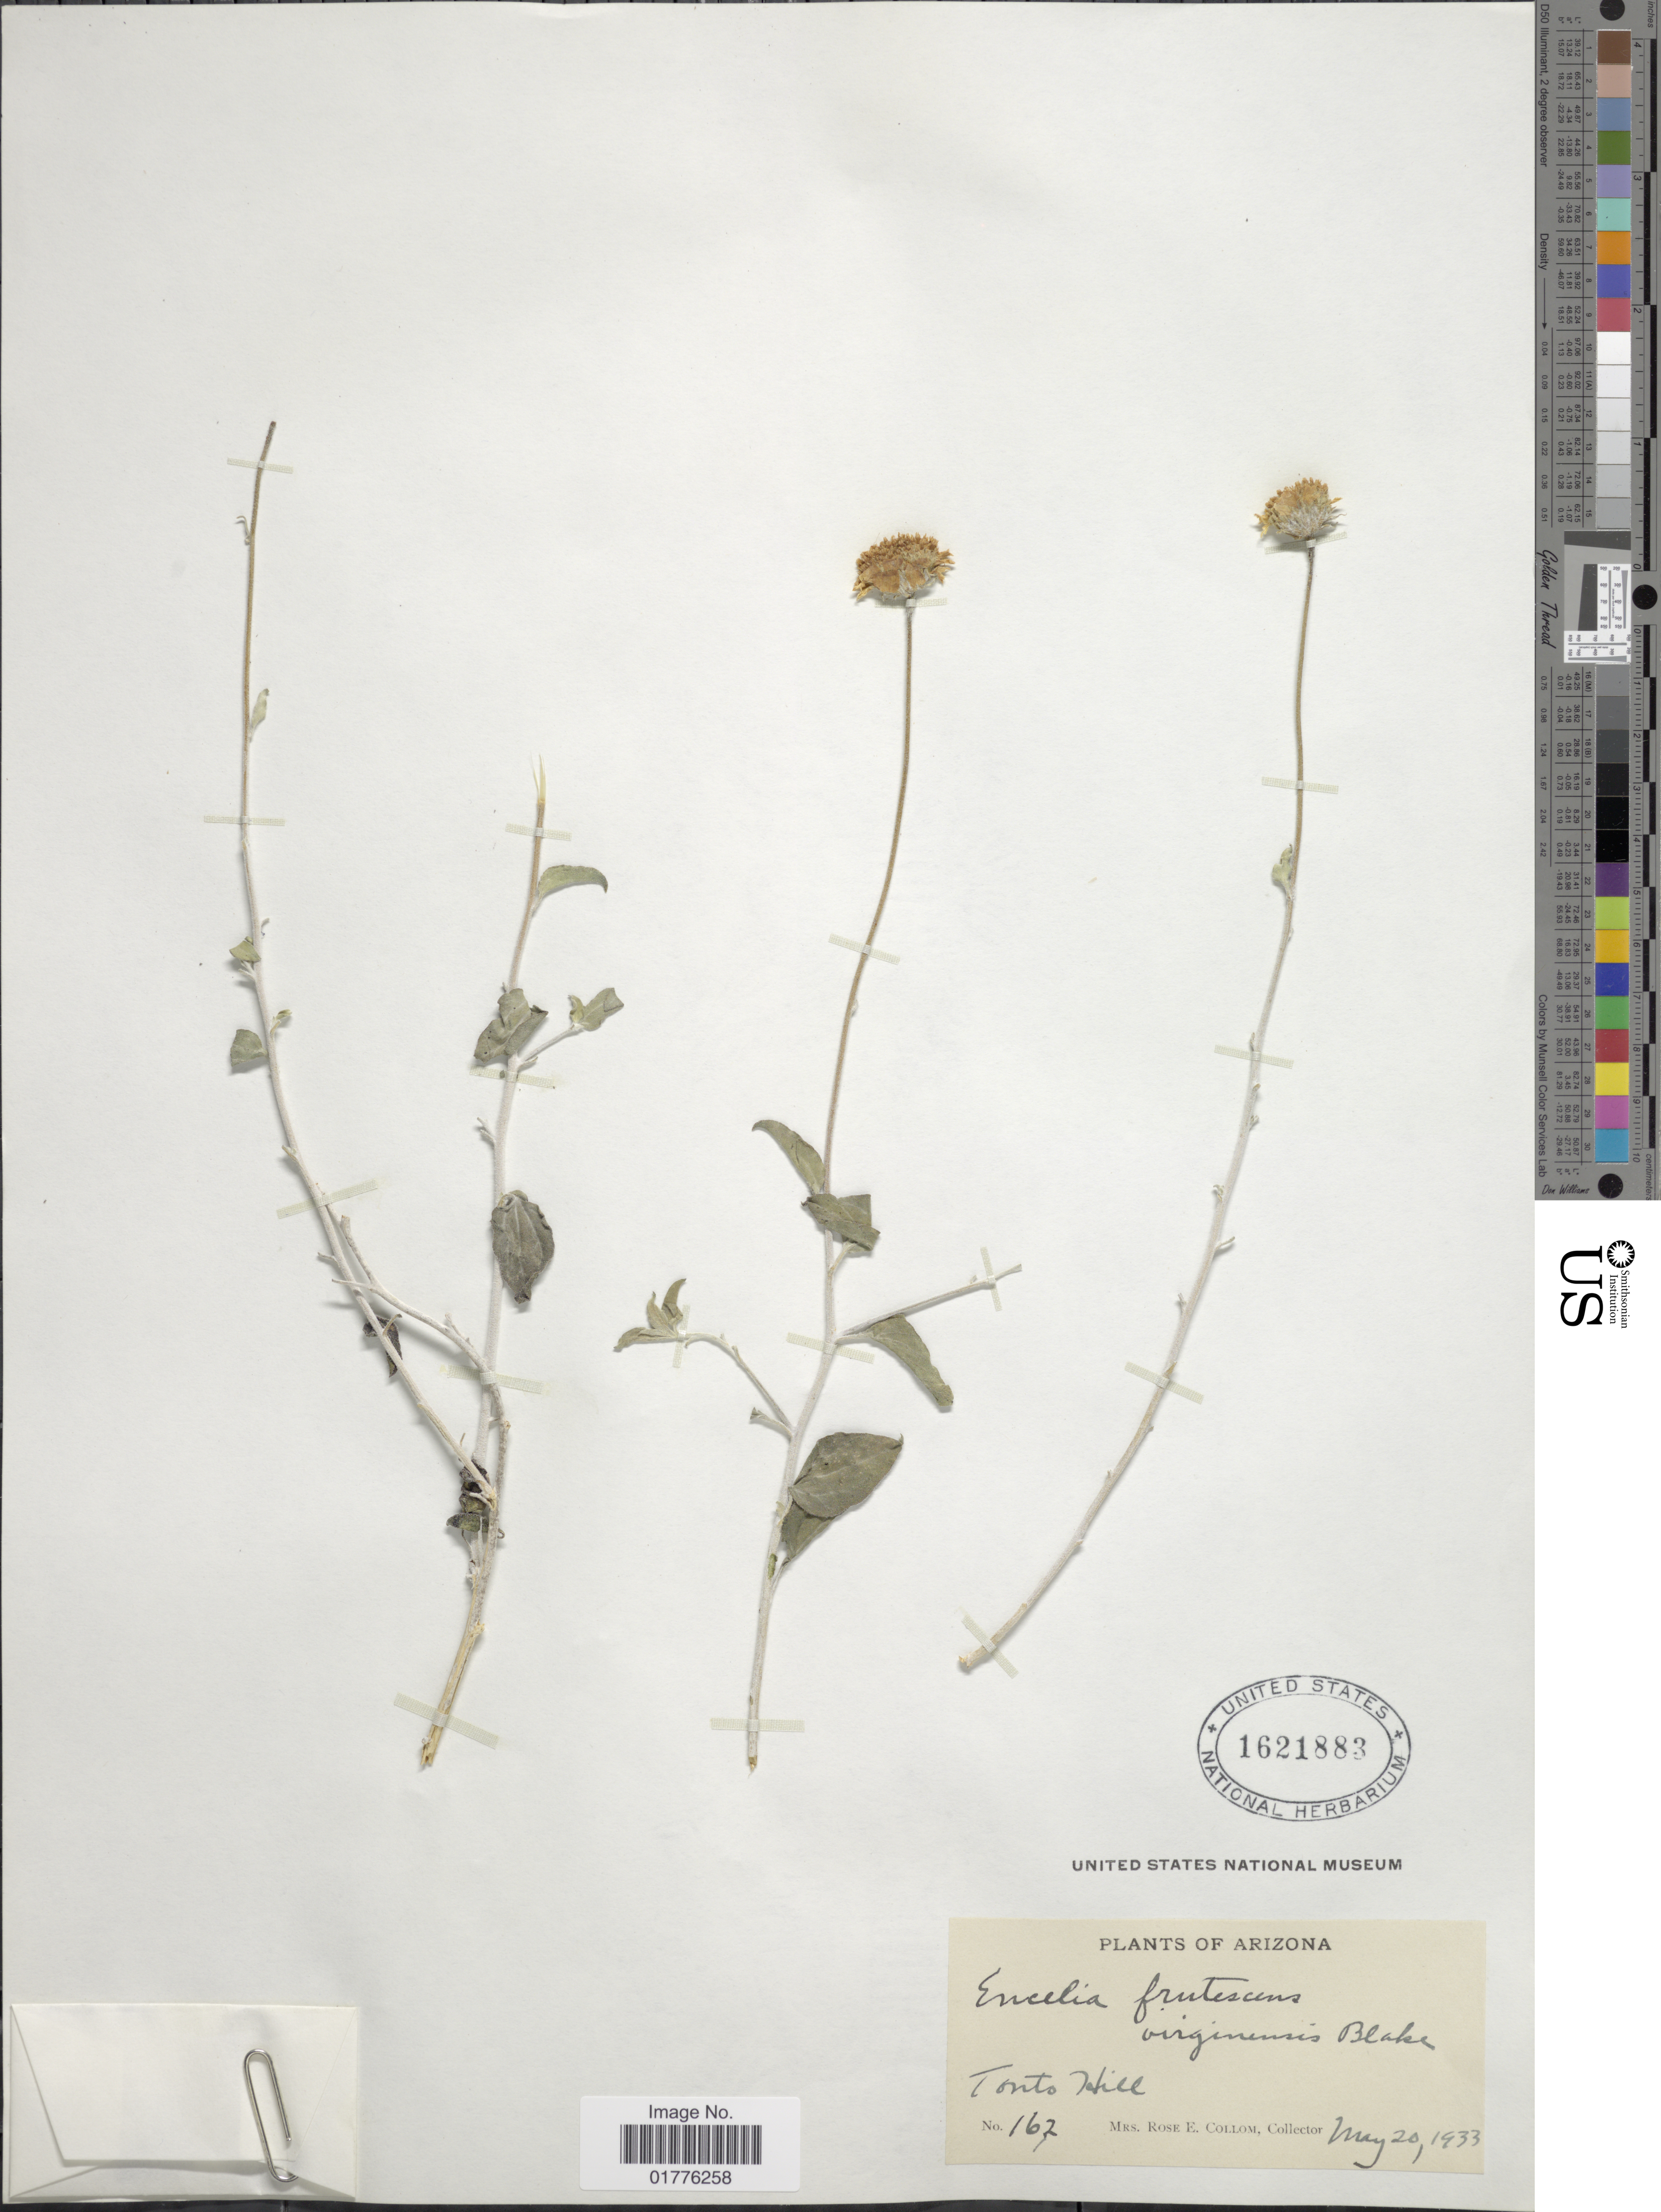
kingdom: Plantae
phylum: Tracheophyta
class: Magnoliopsida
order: Asterales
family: Asteraceae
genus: Encelia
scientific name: Encelia frutescens var. virginensis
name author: (A. Nelson) S.F. Blake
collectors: R. E. Collom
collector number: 167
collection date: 1933-05-20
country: United States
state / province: Arizona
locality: Tonto Hill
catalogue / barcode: US 1621883